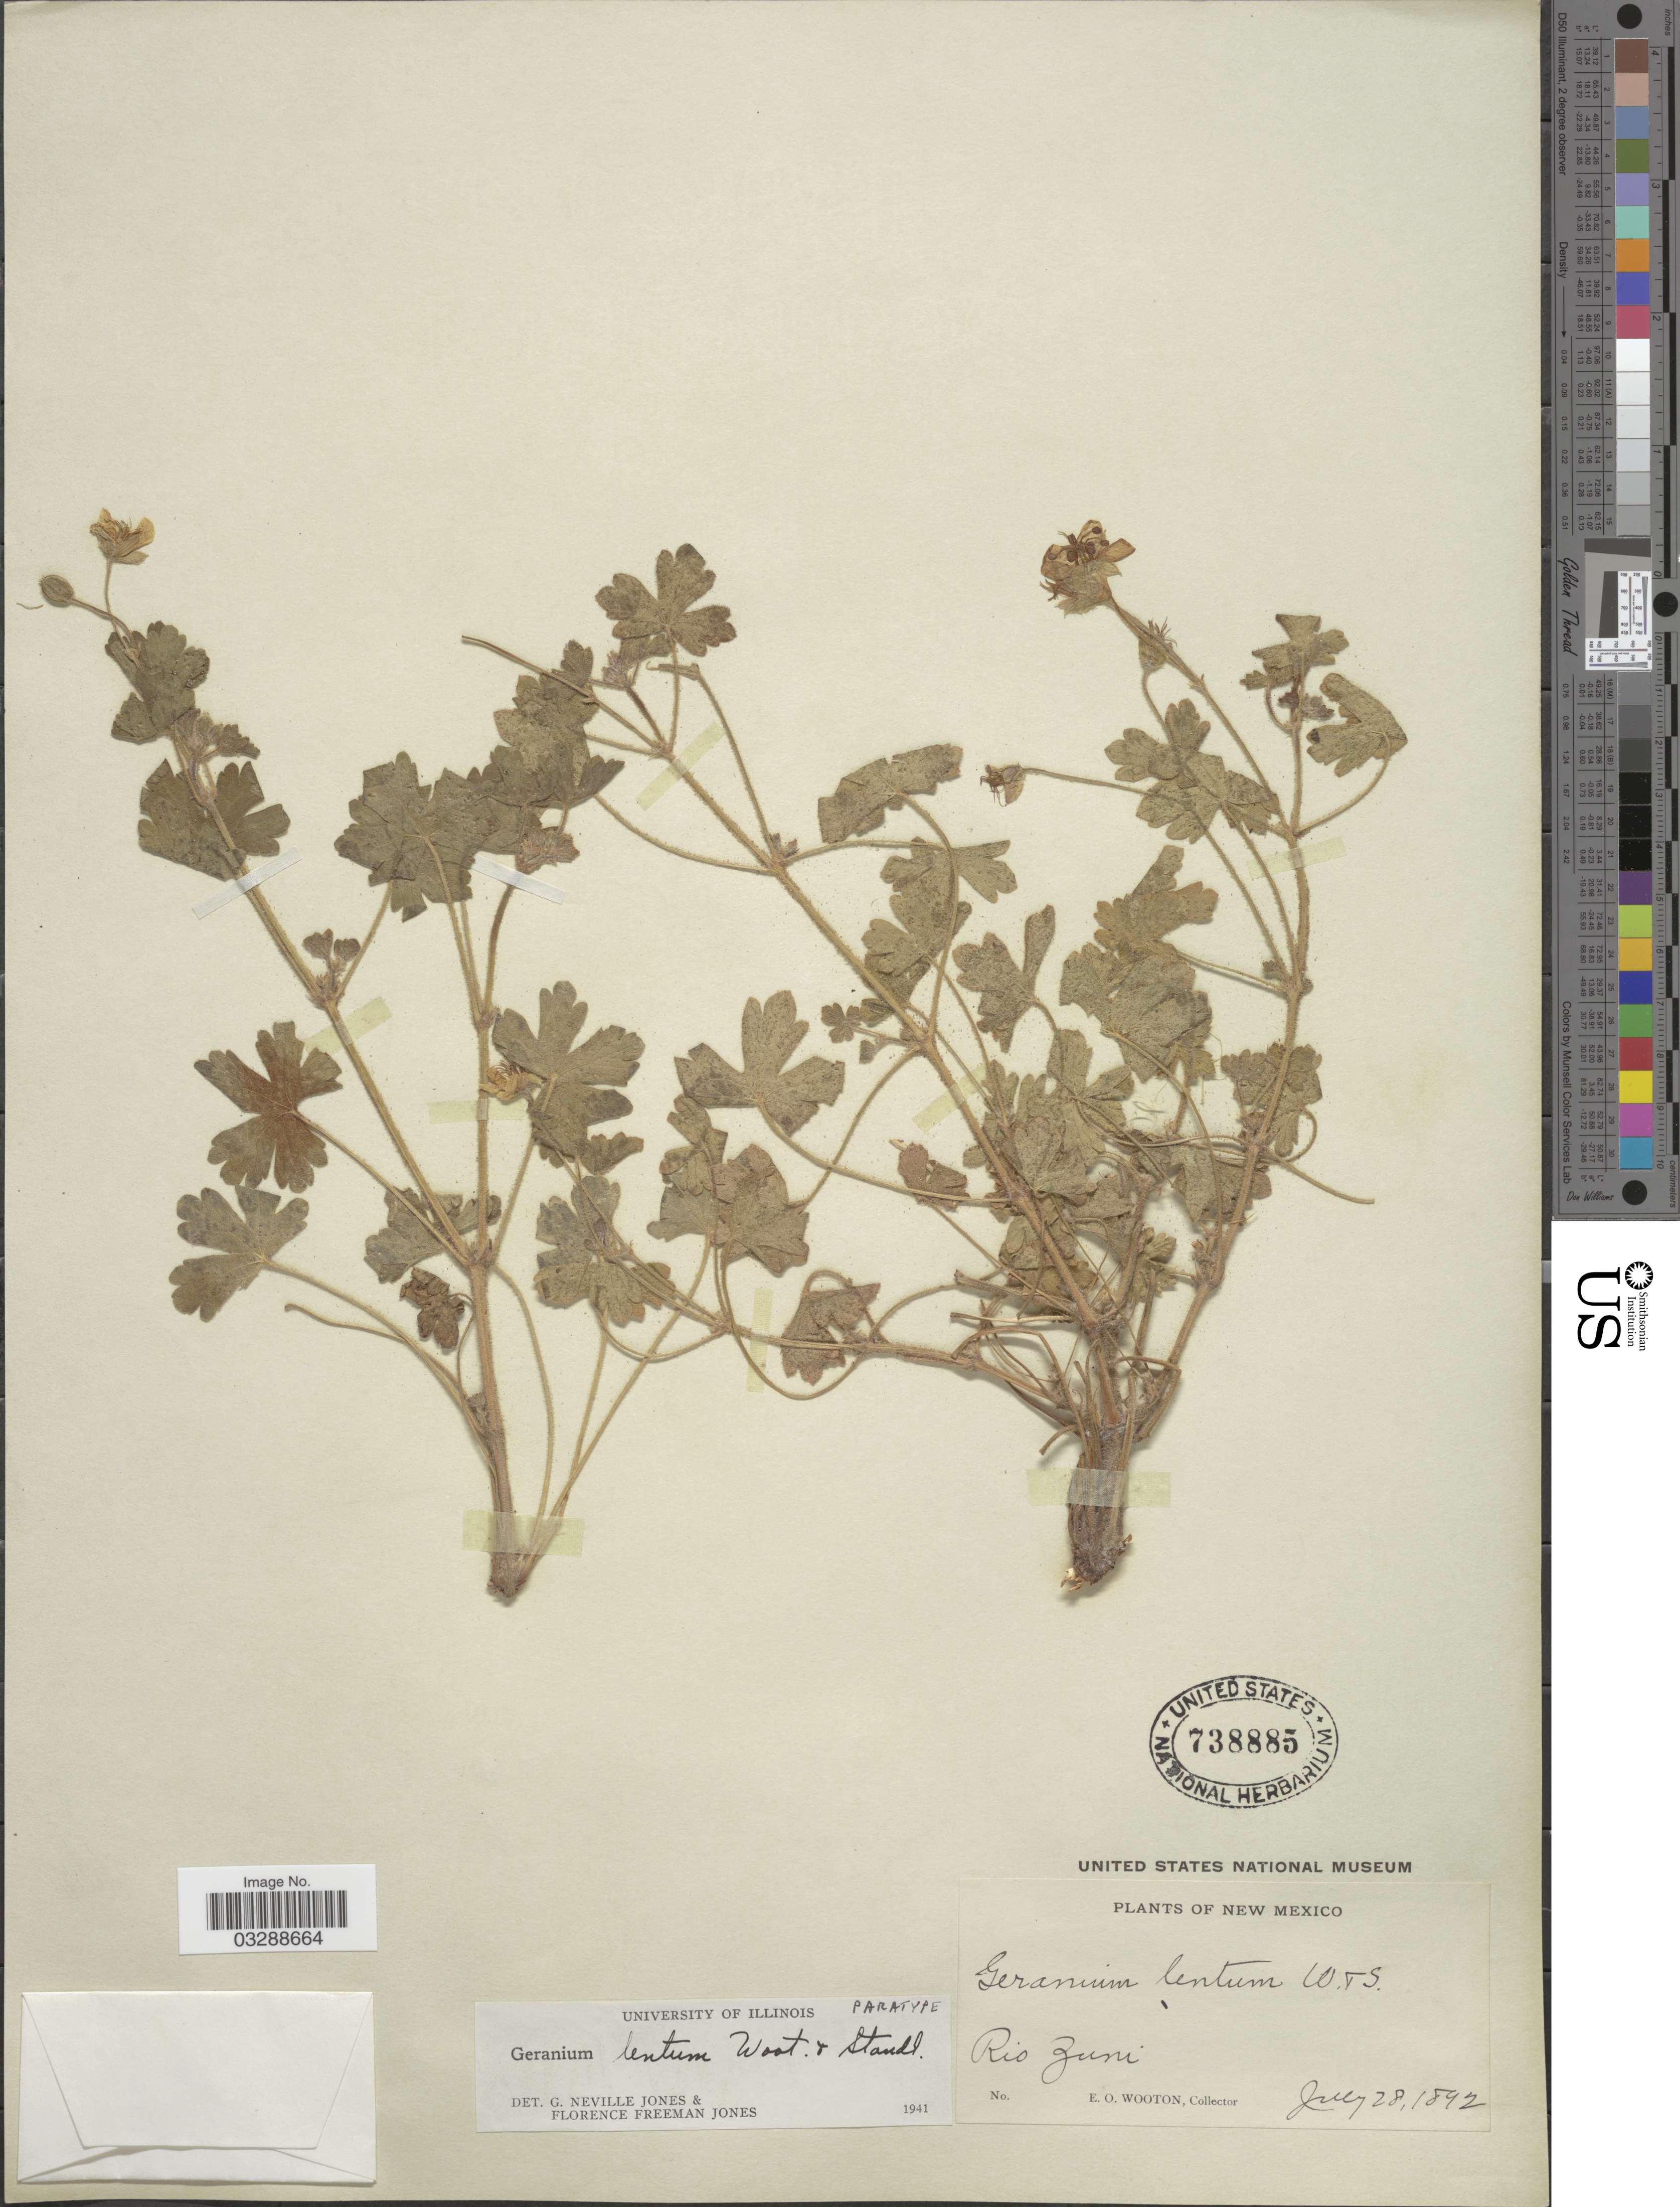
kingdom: Plantae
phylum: Tracheophyta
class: Magnoliopsida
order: Geraniales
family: Geraniaceae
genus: Geranium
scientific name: Geranium lentum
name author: Wooton & Standl.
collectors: E. O. Wooton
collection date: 1892-07-28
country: United States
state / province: New Mexico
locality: Rio Zuni.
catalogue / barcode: US 738885